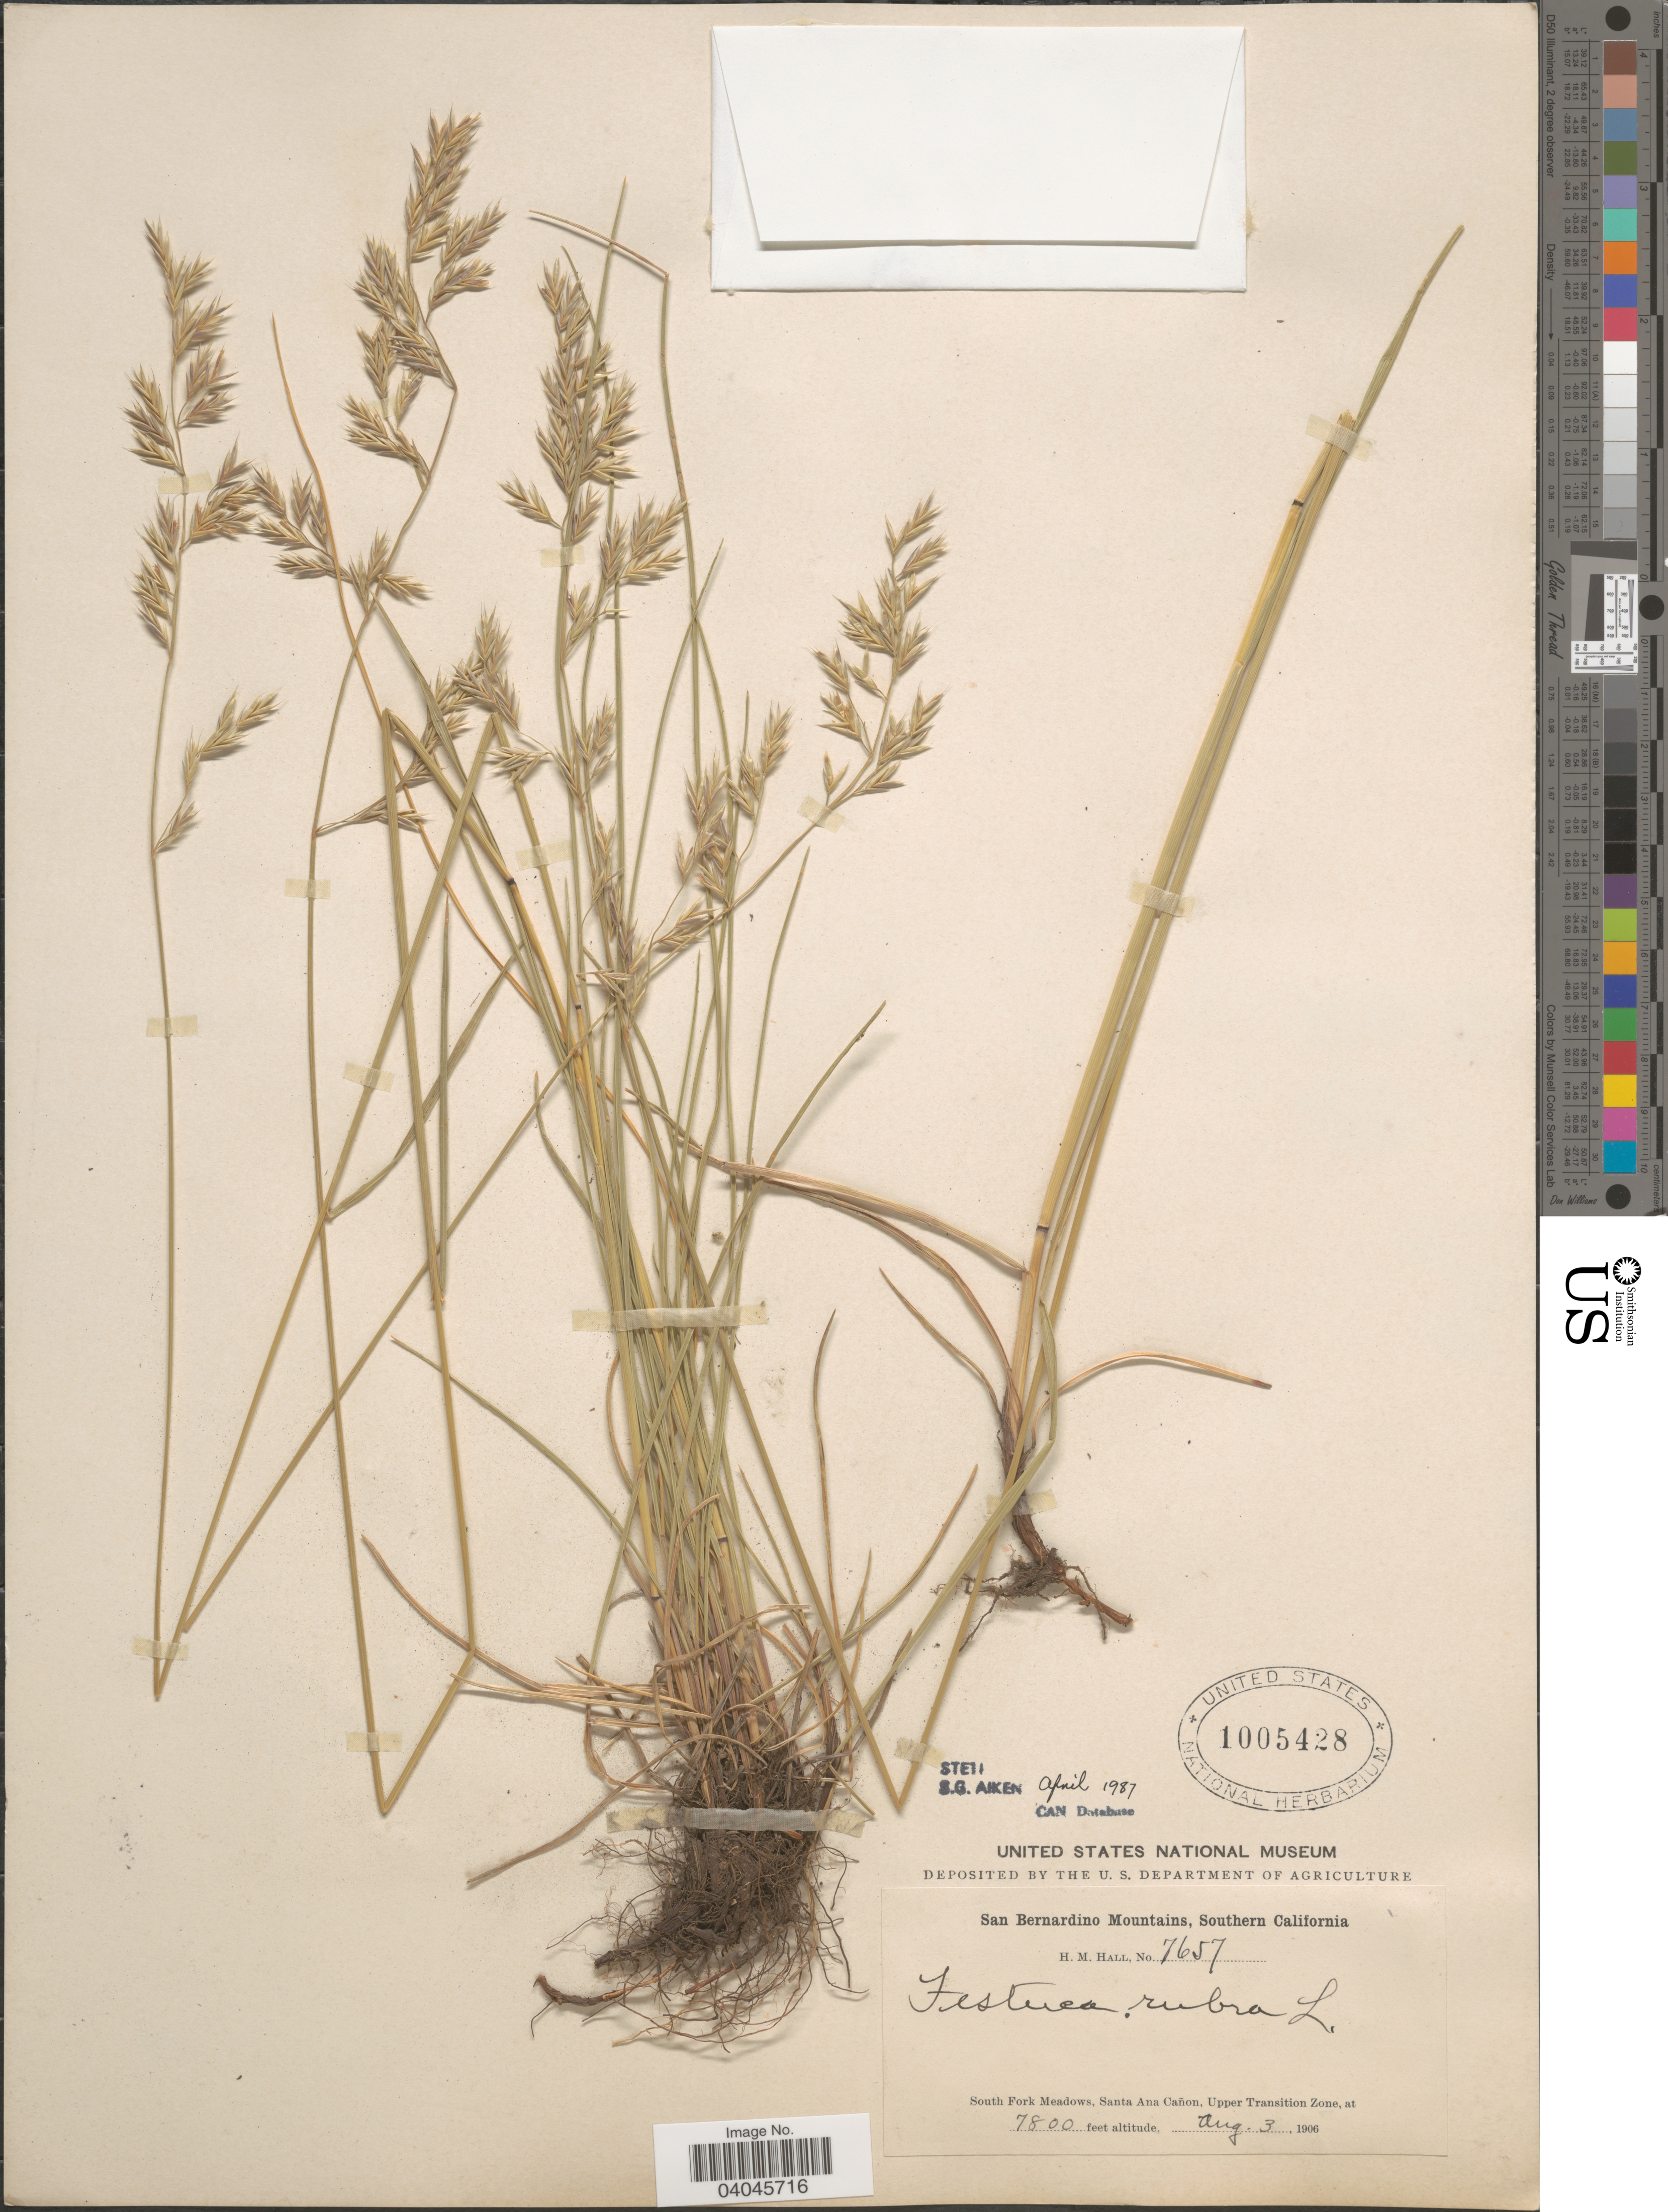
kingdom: Plantae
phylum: Tracheophyta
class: Liliopsida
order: Poales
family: Poaceae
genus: Festuca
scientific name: Festuca rubra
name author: L.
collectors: H. M. Hall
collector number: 7657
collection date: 1906-08-03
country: United States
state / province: California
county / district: San Bernardino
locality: San Bernardino Mountains, Southern California. South Fork Meadows, Santa Ana Cañon, Upper Transition Zone.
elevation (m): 2377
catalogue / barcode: US 1005428